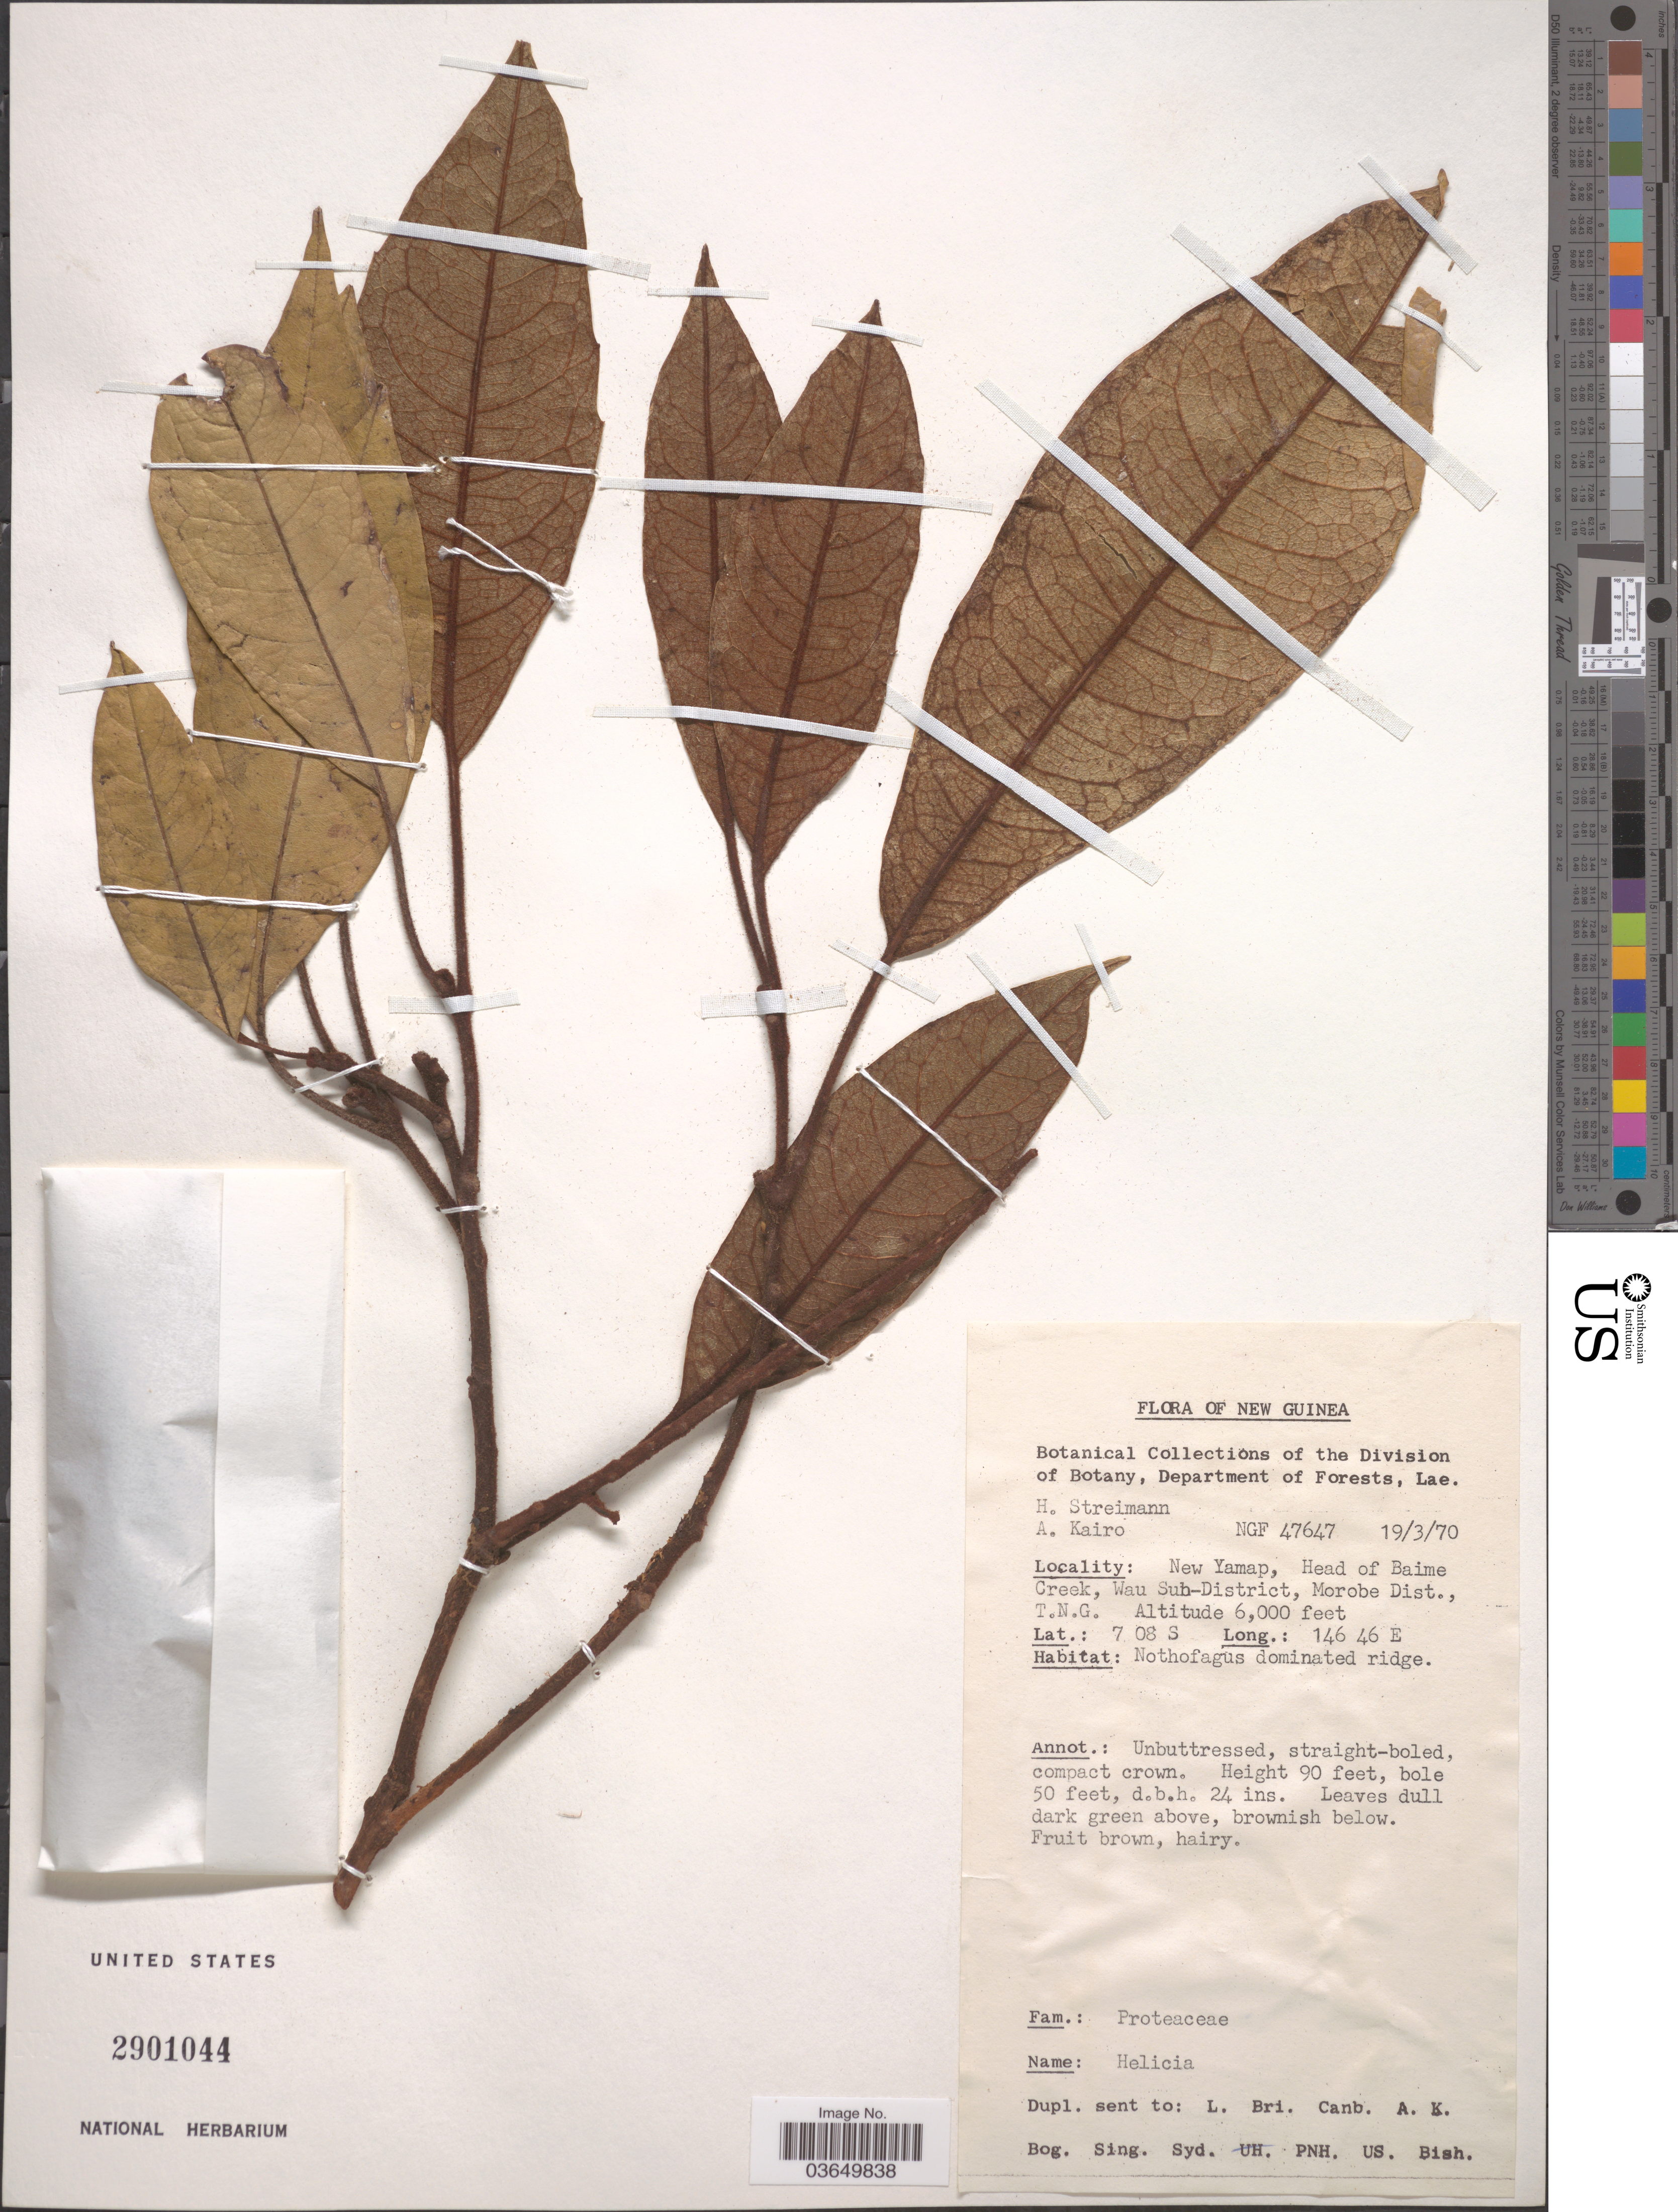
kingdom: Plantae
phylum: Tracheophyta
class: Magnoliopsida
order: Proteales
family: Proteaceae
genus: Helicia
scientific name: Helicia sp.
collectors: H. Streimann & A. Kairo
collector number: NGF 47647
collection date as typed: Transcribed d/m/y: 19/3/70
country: Papua New Guinea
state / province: Morobe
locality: New Guinea. New Yamap, Head of Baime Creek, Wau Sub-District, Morobe Dist., T.N.G.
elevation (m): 1829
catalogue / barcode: US 2901044